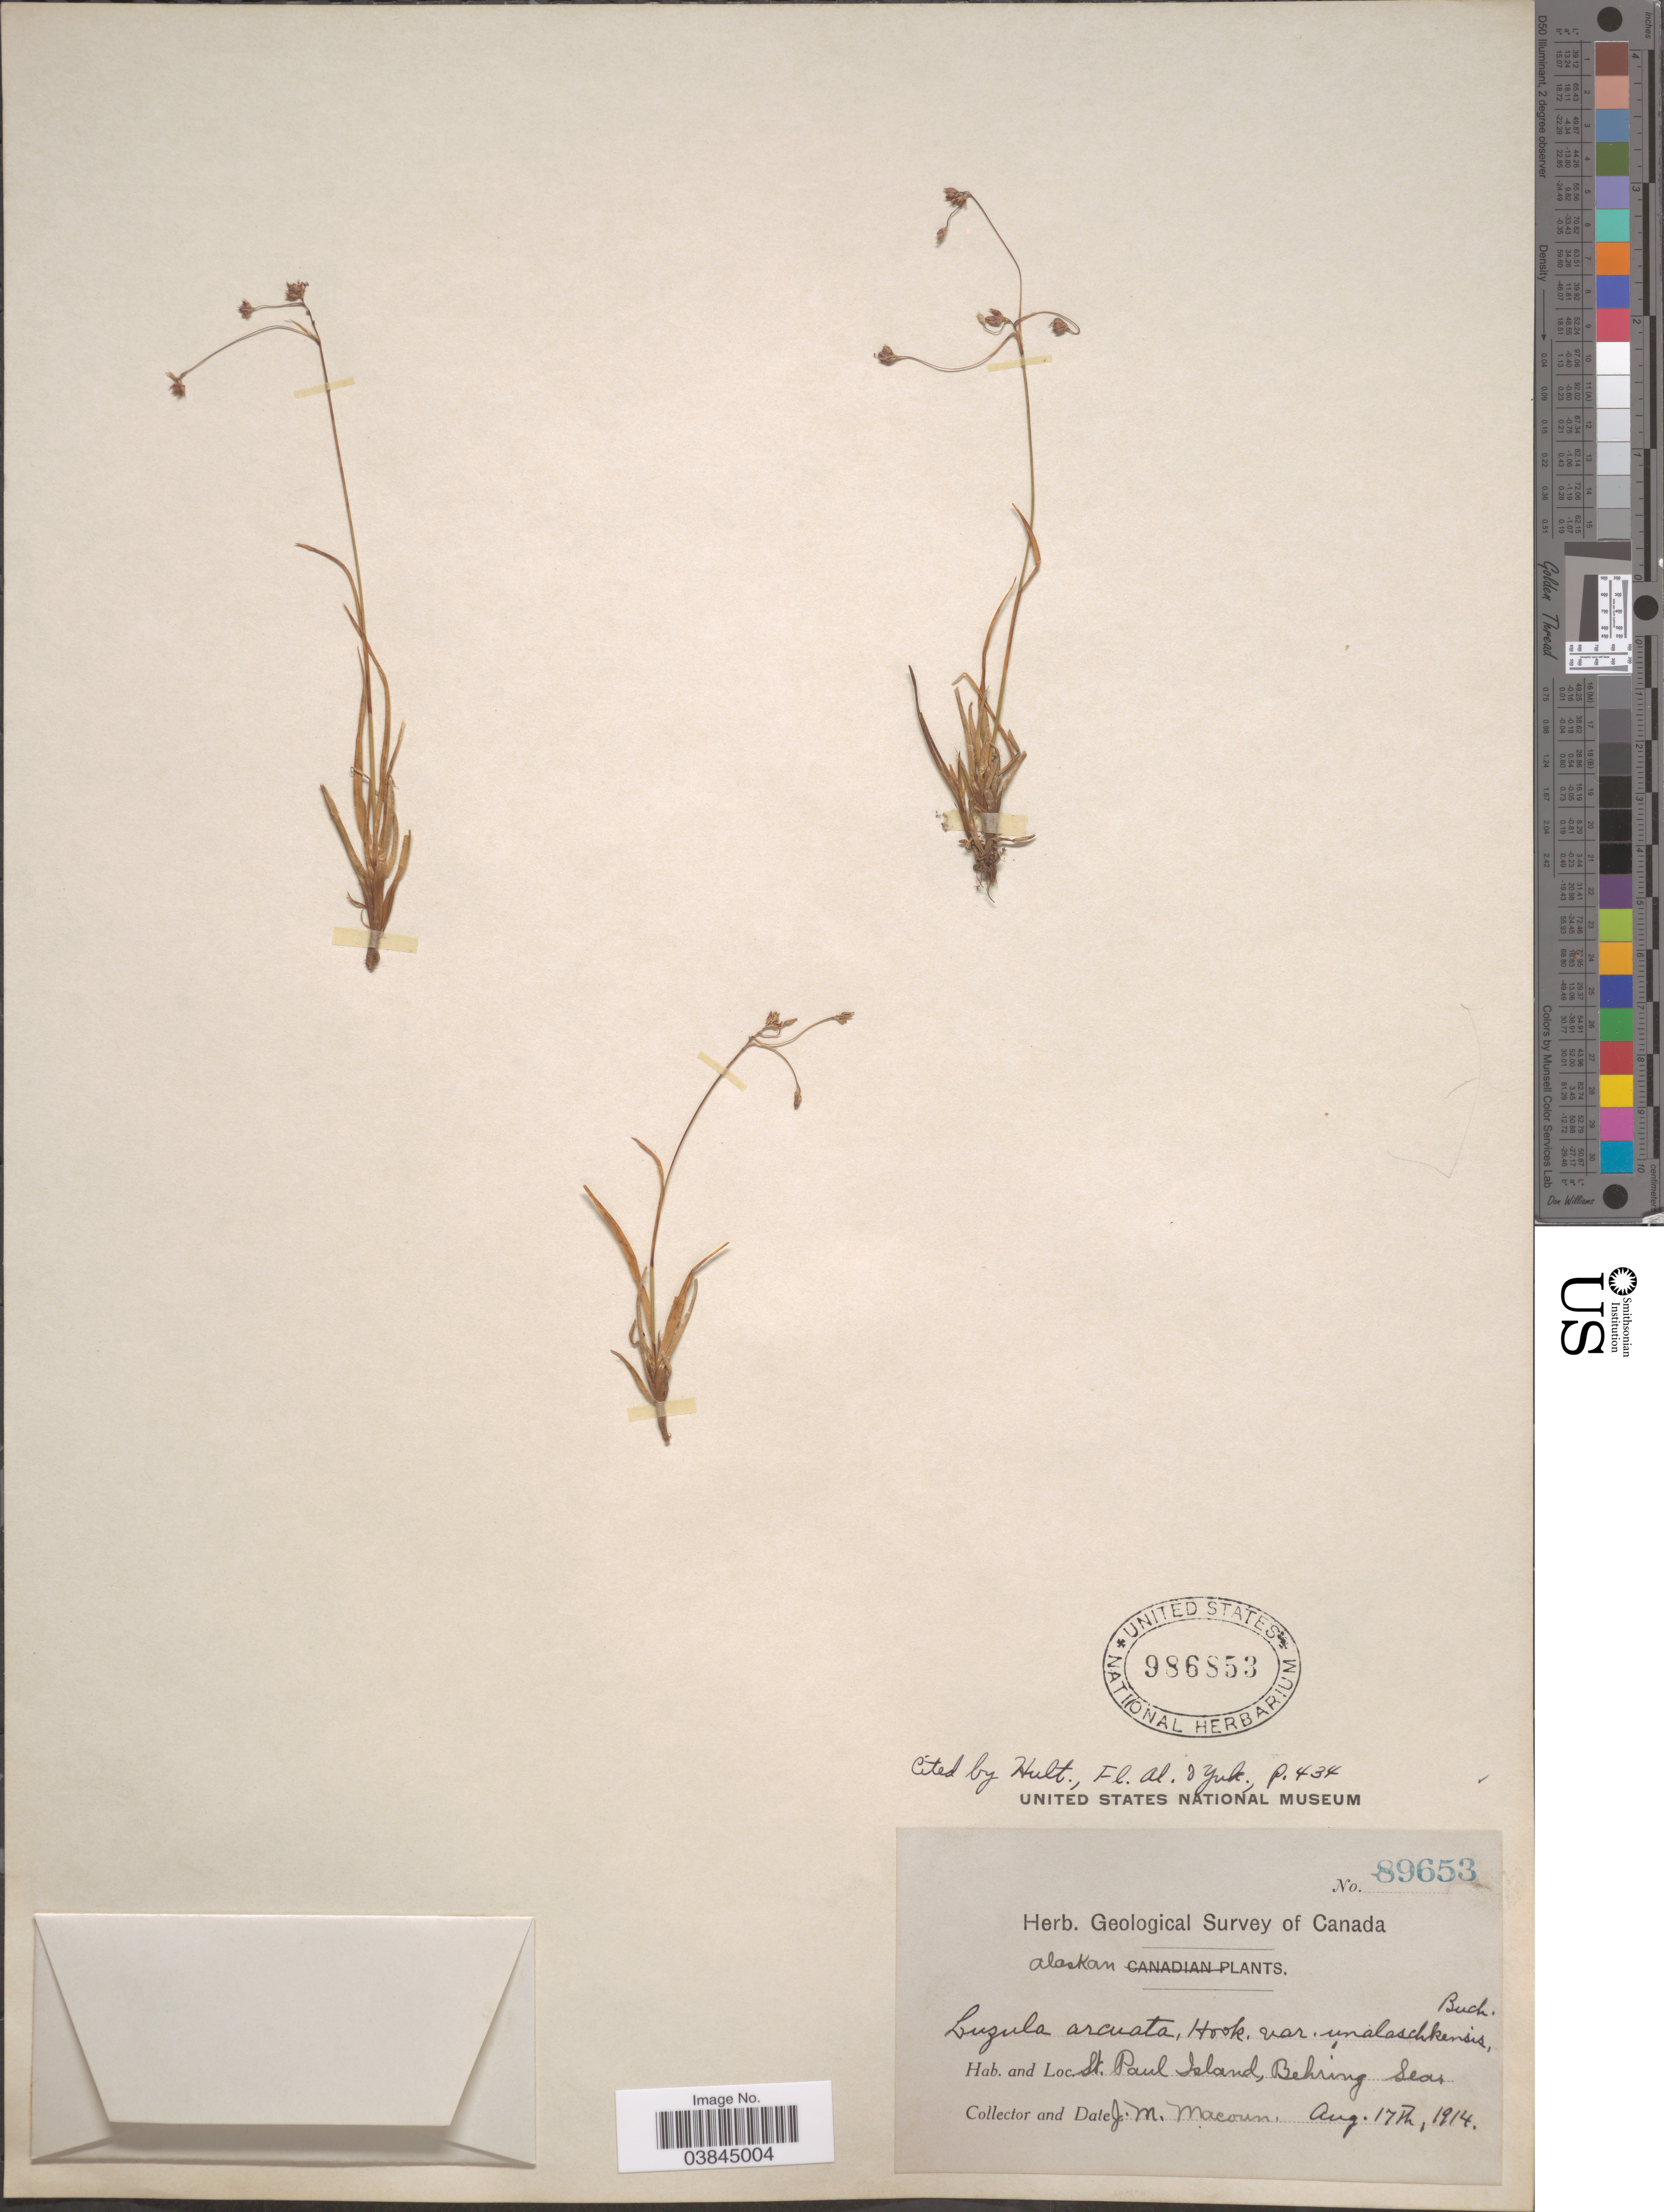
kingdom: Plantae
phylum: Tracheophyta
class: Liliopsida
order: Poales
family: Juncaceae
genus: Luzula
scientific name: Luzula arcuata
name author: (Wahlenb.) Sw.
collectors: J. M. Macoun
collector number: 89653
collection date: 1914-08-17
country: United States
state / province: Alaska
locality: St. Paul Island, Behring Seas.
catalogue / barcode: US 986853